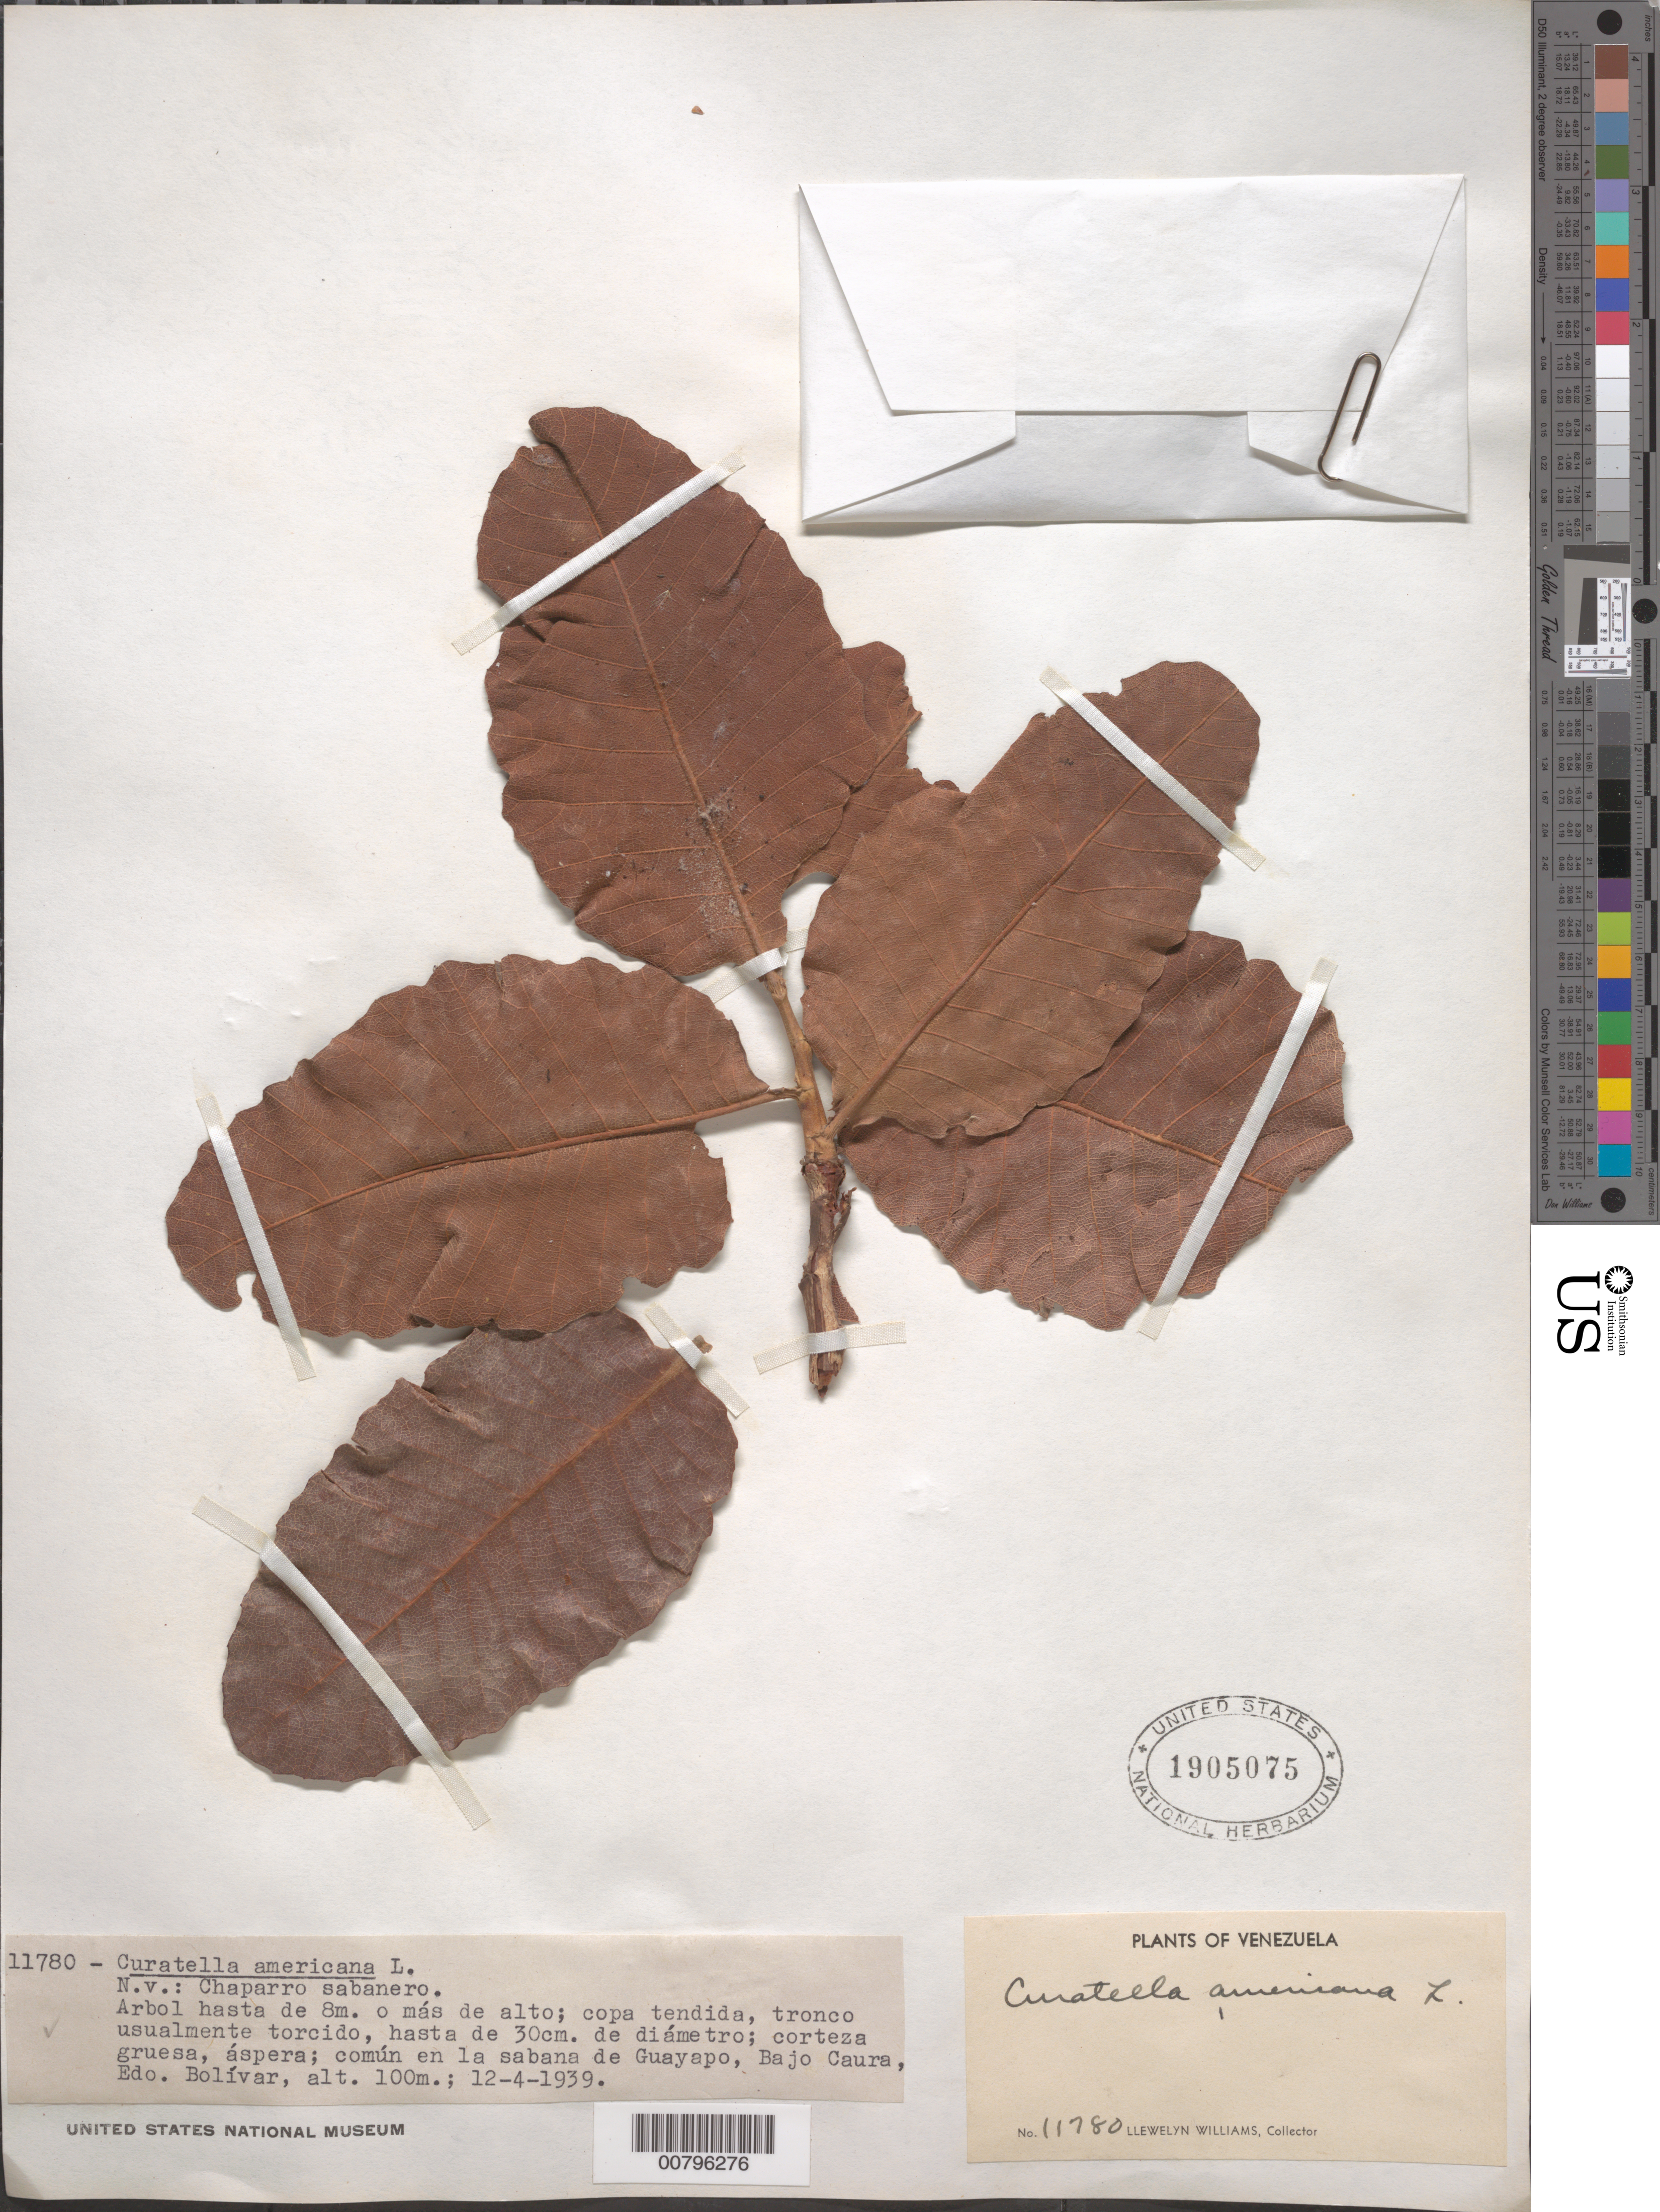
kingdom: Plantae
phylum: Tracheophyta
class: Magnoliopsida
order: Dilleniales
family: Dilleniaceae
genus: Curatella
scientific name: Curatella americana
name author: L.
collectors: Ll. Williams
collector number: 11780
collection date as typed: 12-Apr-39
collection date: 1939-04-12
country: Venezuela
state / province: Bolívar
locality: Guayapo, Bajo Caura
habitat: Savanna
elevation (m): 100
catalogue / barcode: US 1905075